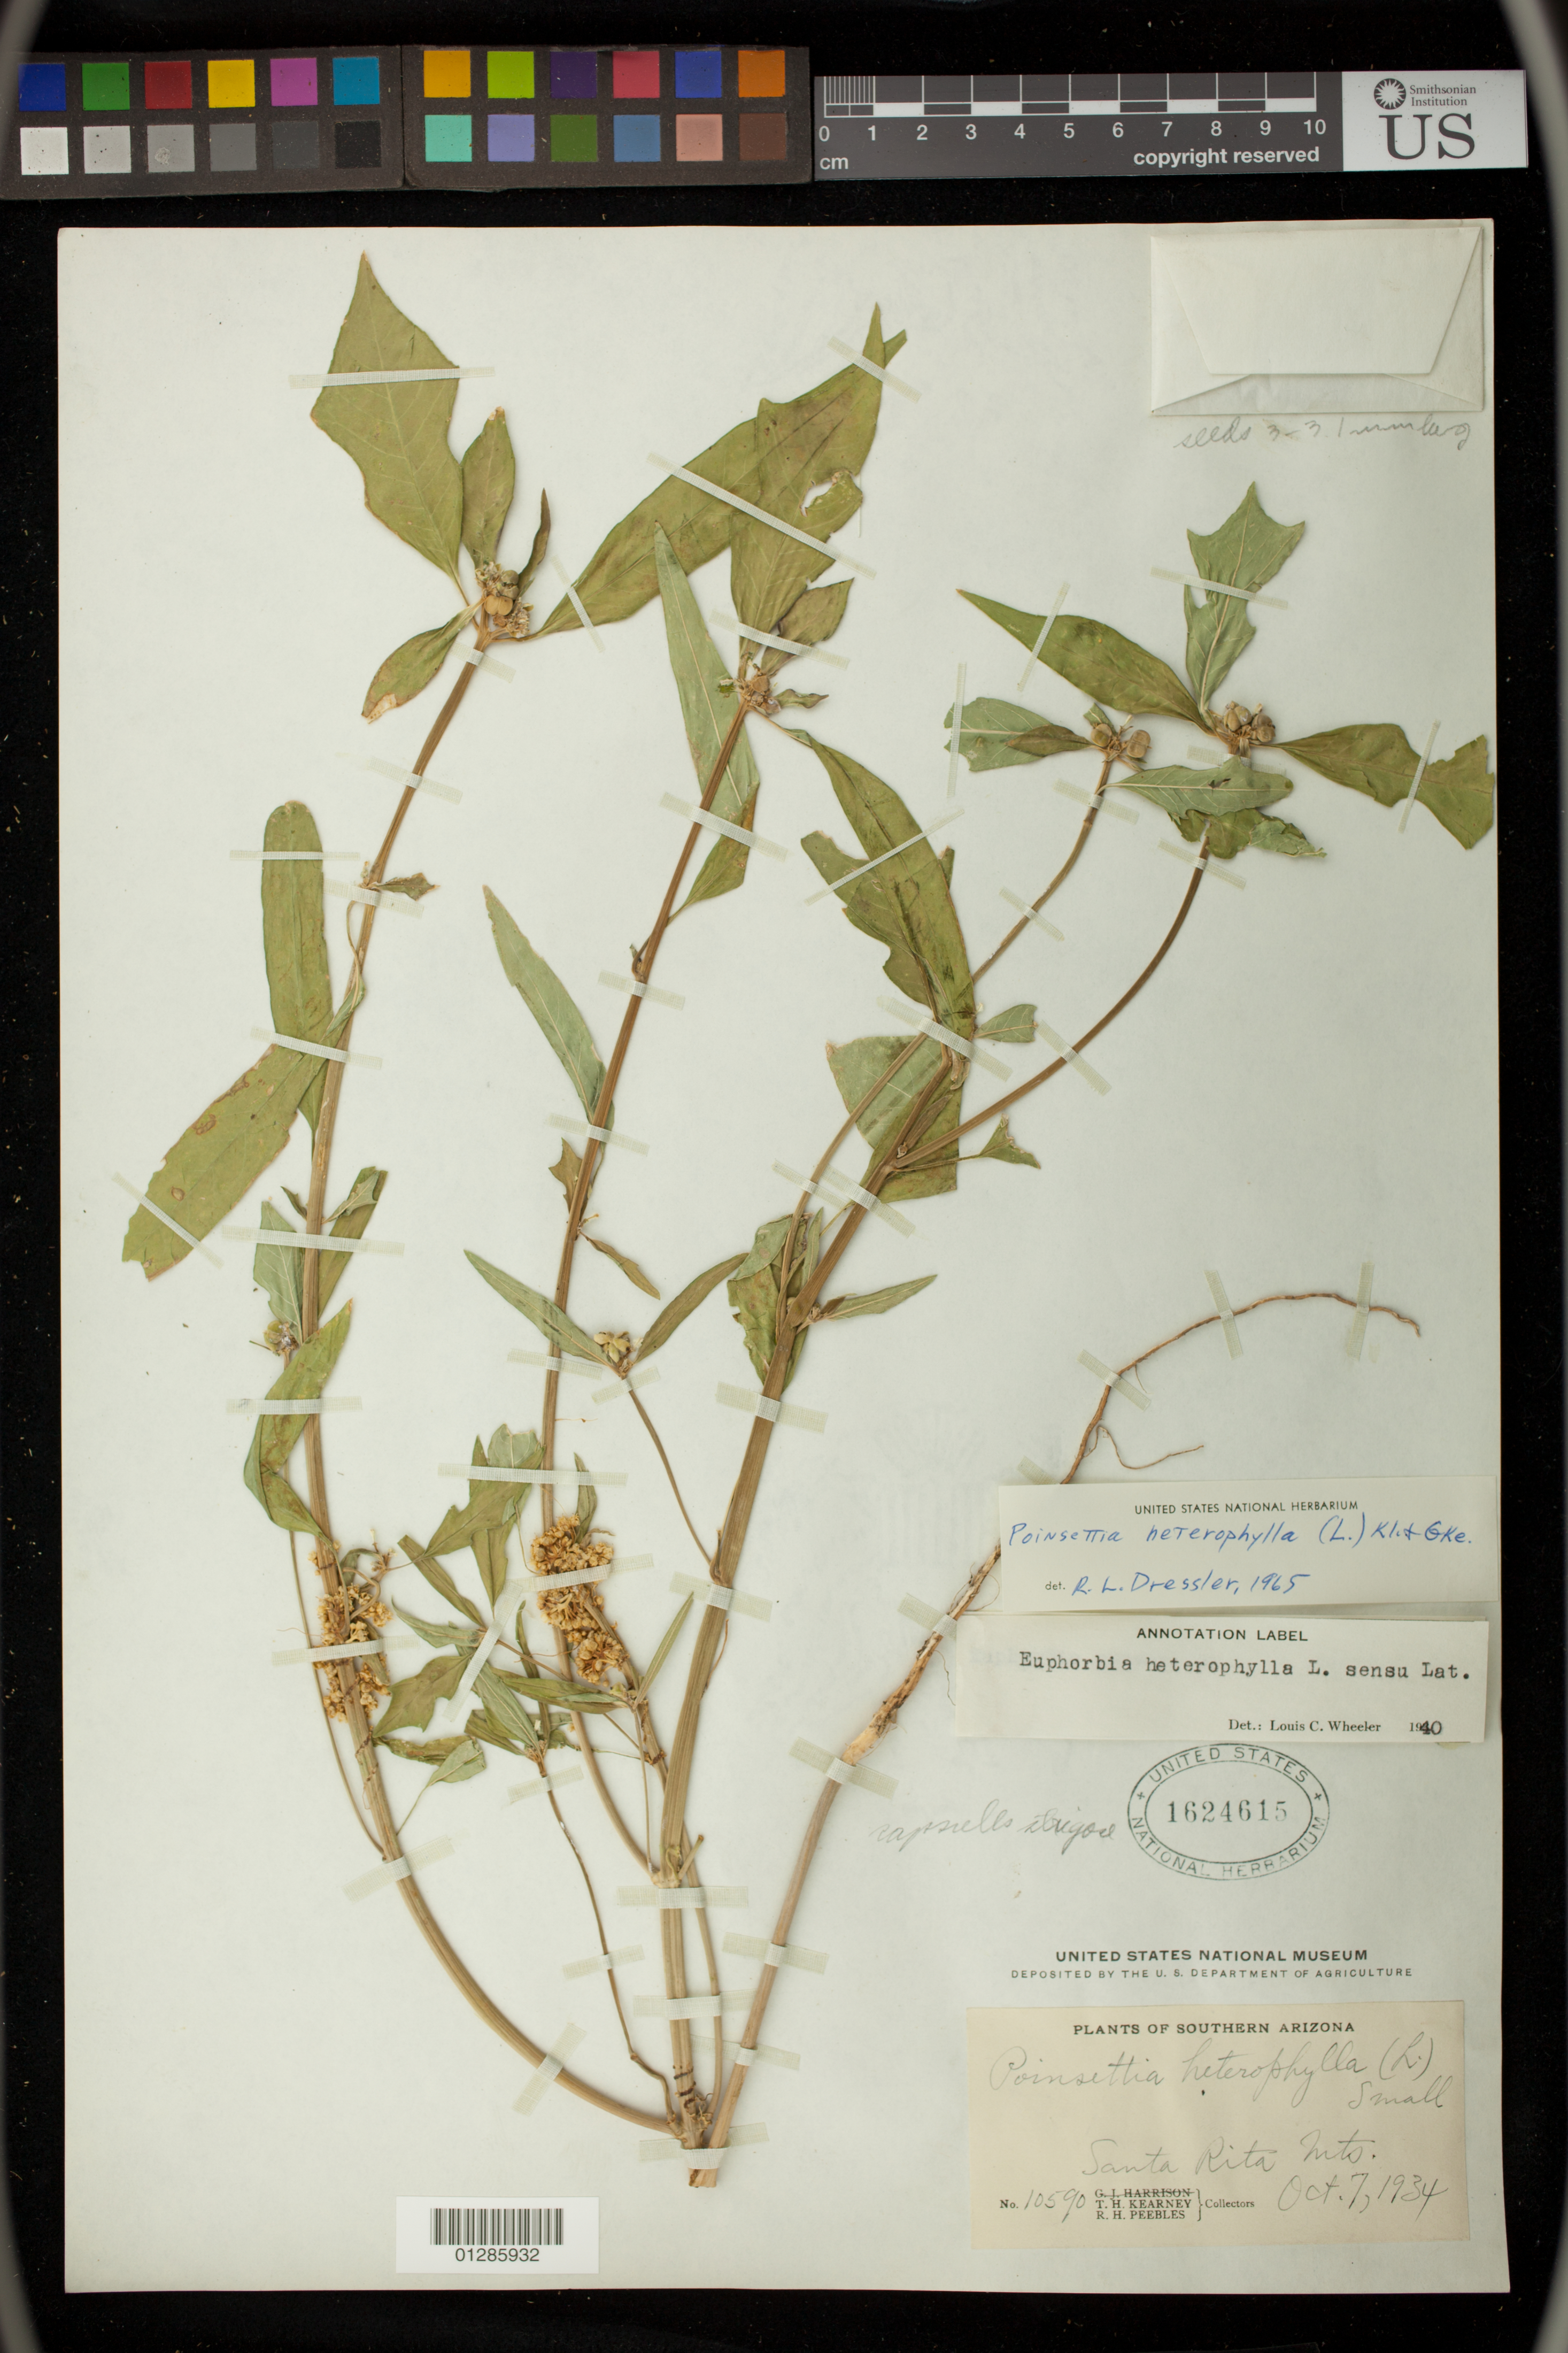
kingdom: Plantae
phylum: Tracheophyta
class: Magnoliopsida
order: Malpighiales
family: Euphorbiaceae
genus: Euphorbia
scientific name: Euphorbia heterophylla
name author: L.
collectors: T. H. Kearney & R. H. Peebles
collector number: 10590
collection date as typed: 07 Oct 1934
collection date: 1934-10-07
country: United States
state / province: Arizona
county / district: Santa Cruz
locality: Santa Rita Mts.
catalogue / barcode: US 1624615